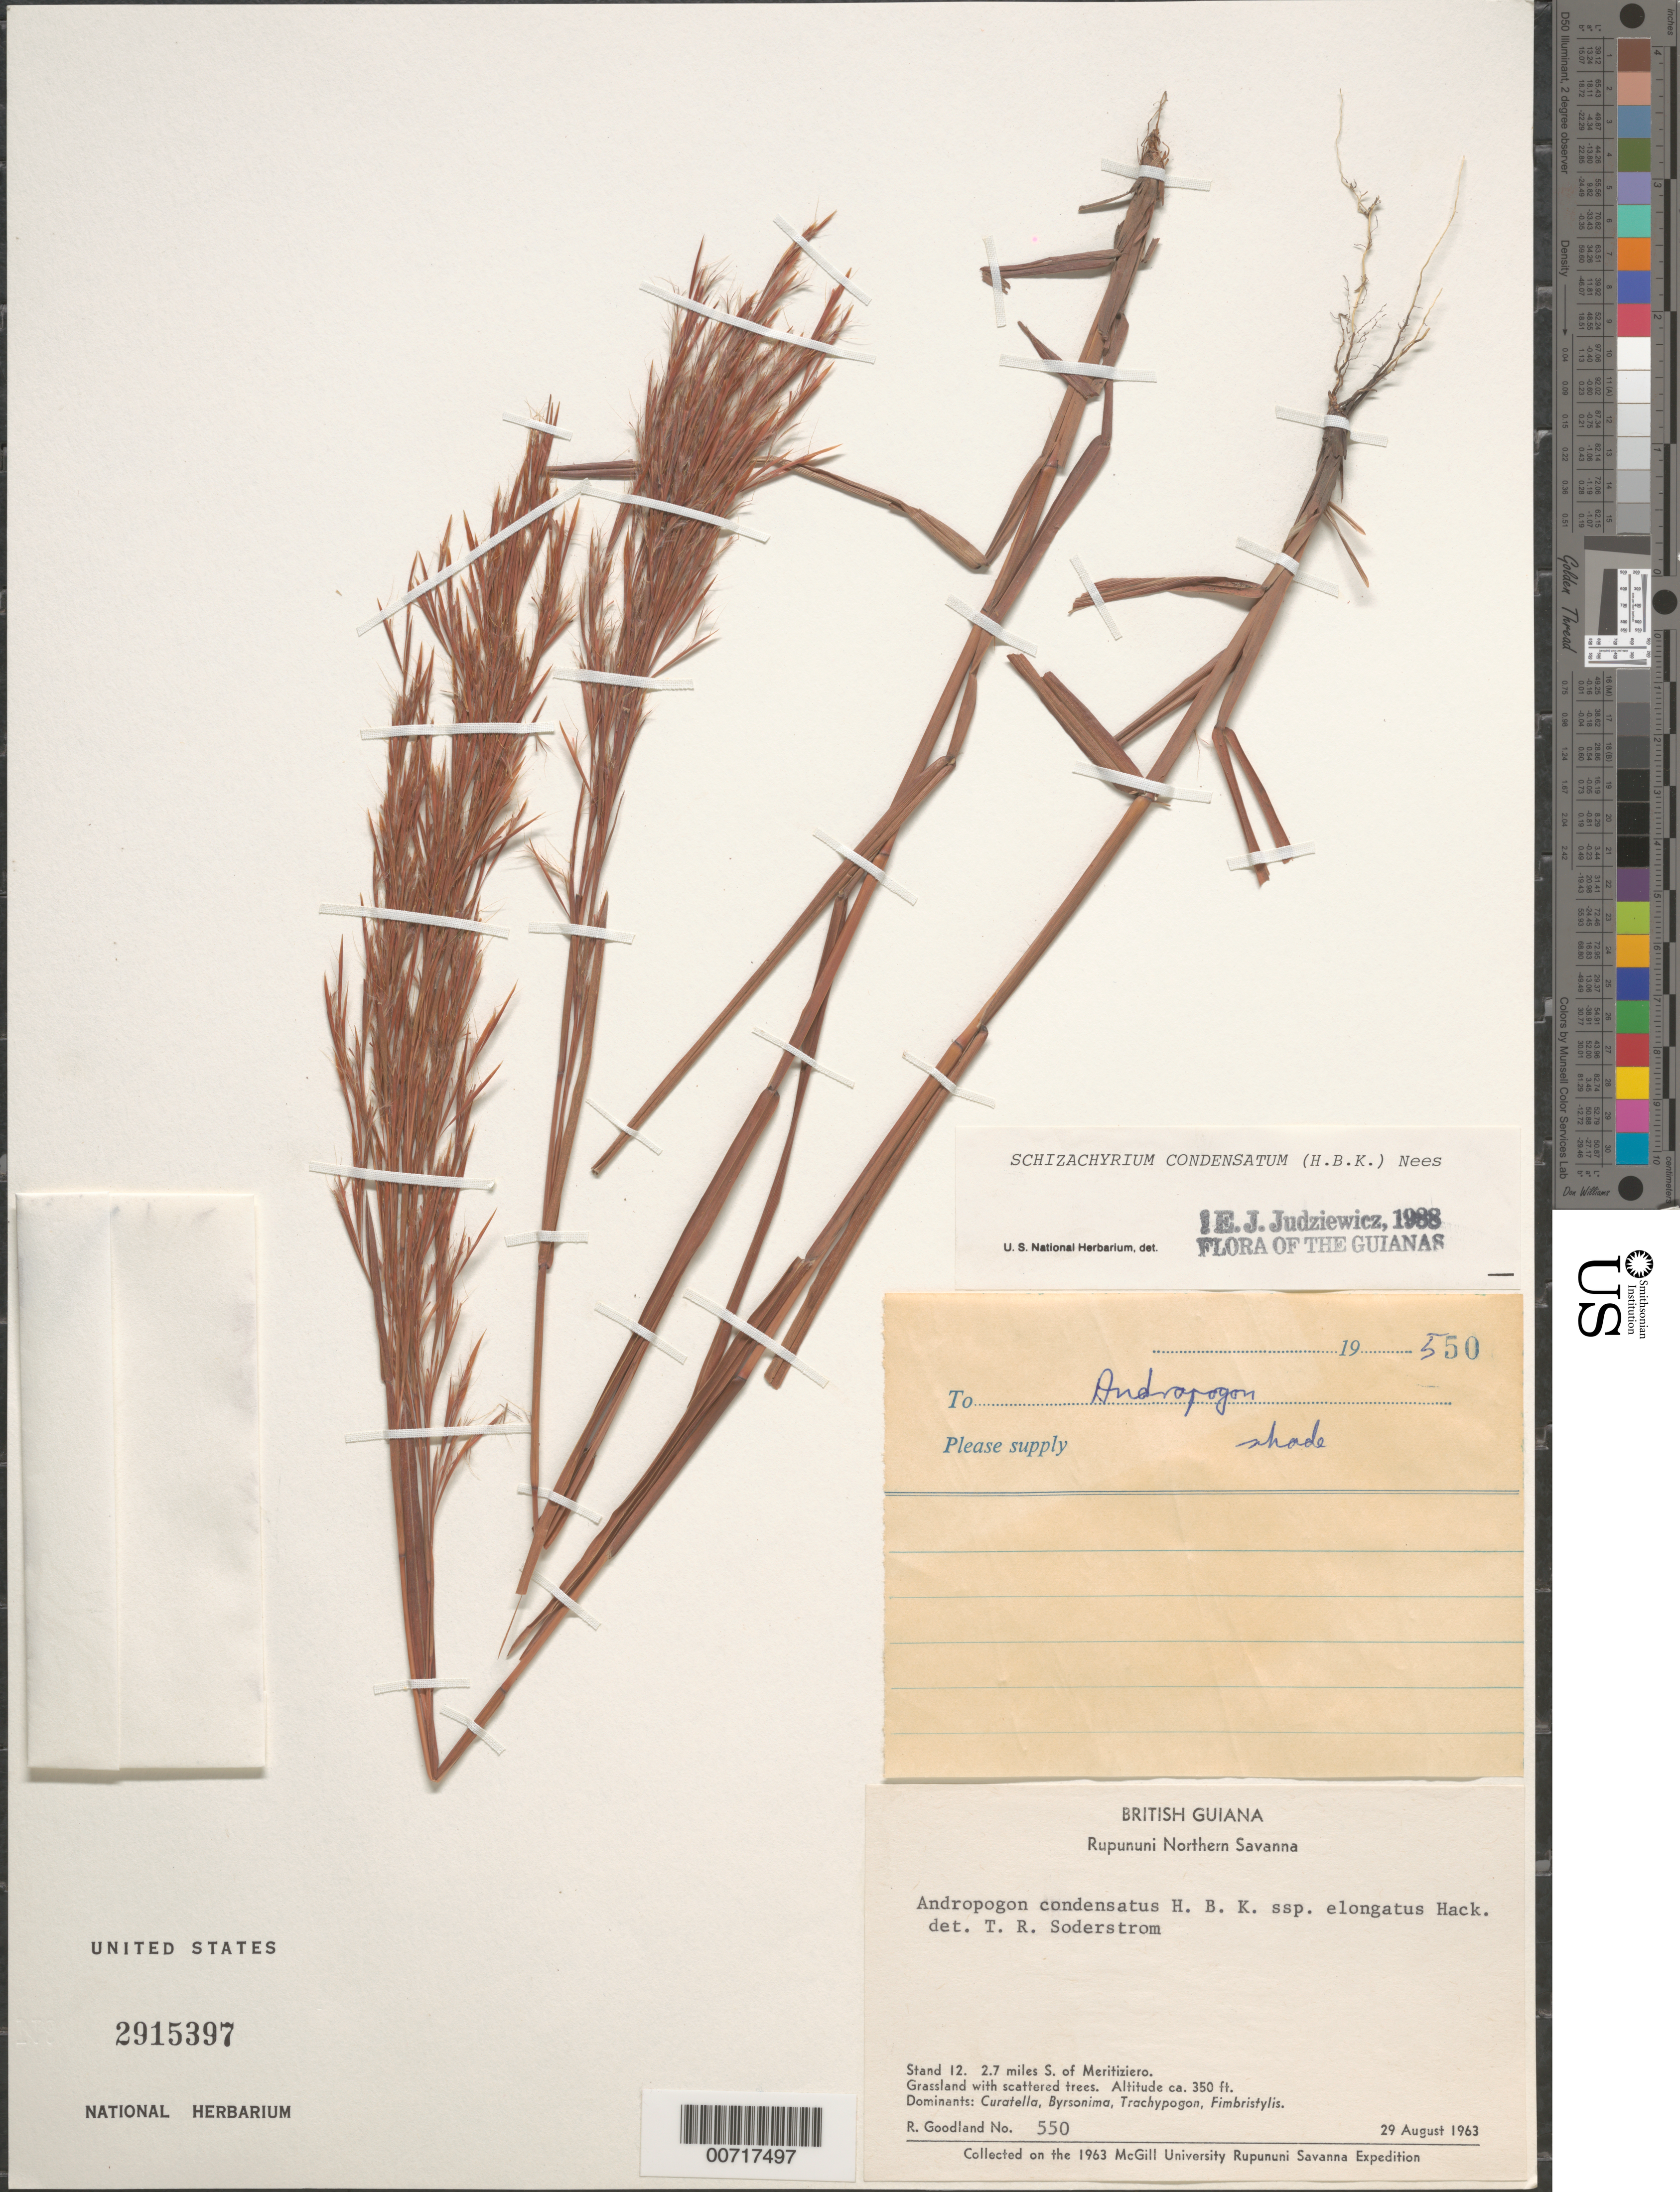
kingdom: Plantae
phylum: Tracheophyta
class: Liliopsida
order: Poales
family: Poaceae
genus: Schizachyrium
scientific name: Schizachyrium condensatum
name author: (Kunth) Nees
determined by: Judziewicz, E. J.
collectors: R. Goodland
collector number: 550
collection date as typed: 29-Aug-63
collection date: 1963-08-29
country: Guyana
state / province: U. Takutu-U. Essequibo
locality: Rupununi Northern Savanna, Meritiziero, 2.7 mi. S of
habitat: Grassland with scattered trees. Dominants: Curatella, Byrsonima, Trachypogon, Fimbristylis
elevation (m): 107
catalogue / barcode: US 2915397